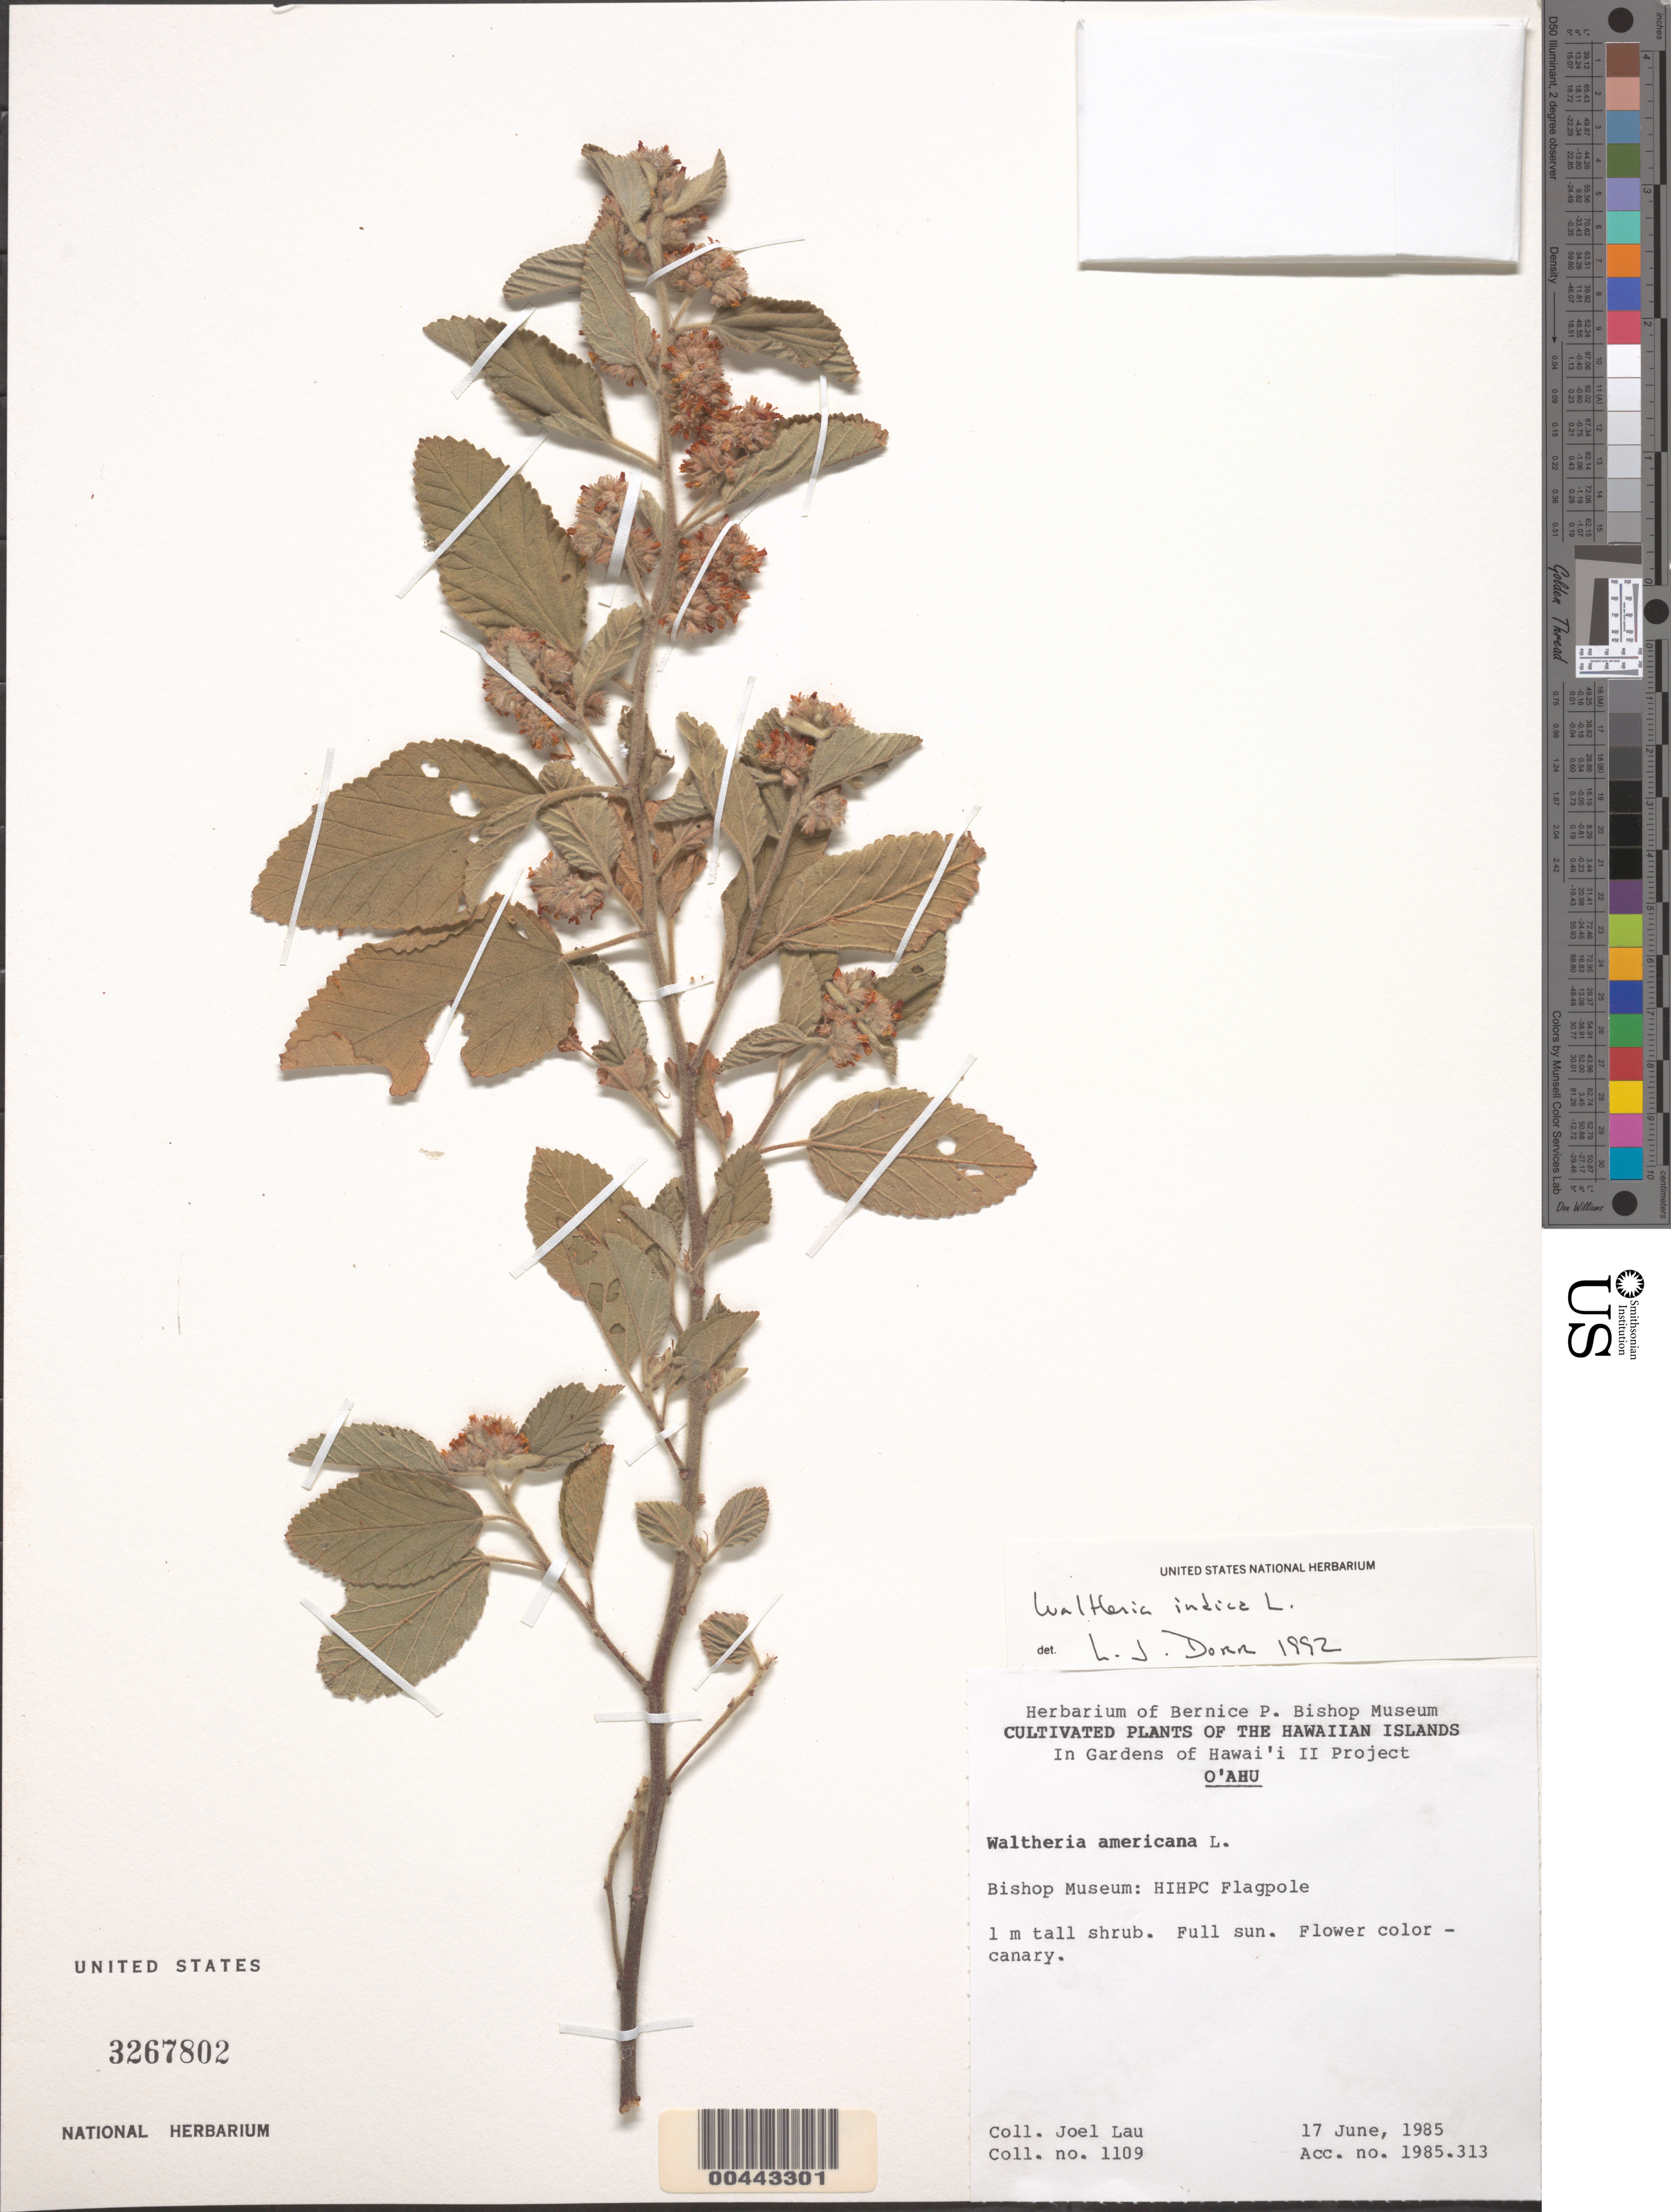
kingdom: Plantae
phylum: Tracheophyta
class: Magnoliopsida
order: Malvales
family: Malvaceae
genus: Waltheria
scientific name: Waltheria indica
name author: L.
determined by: Dorr, L. J., (BOT), Smithsonian Institution - National Museum of Natural History (UNITED STATES)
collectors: J. Lau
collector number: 1109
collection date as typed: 17 Jun 1985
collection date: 1985-06-17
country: United States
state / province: Hawaii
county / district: Honolulu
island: Oahu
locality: Bishop Museum: HIHPC Flagpole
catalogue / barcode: US 3267802